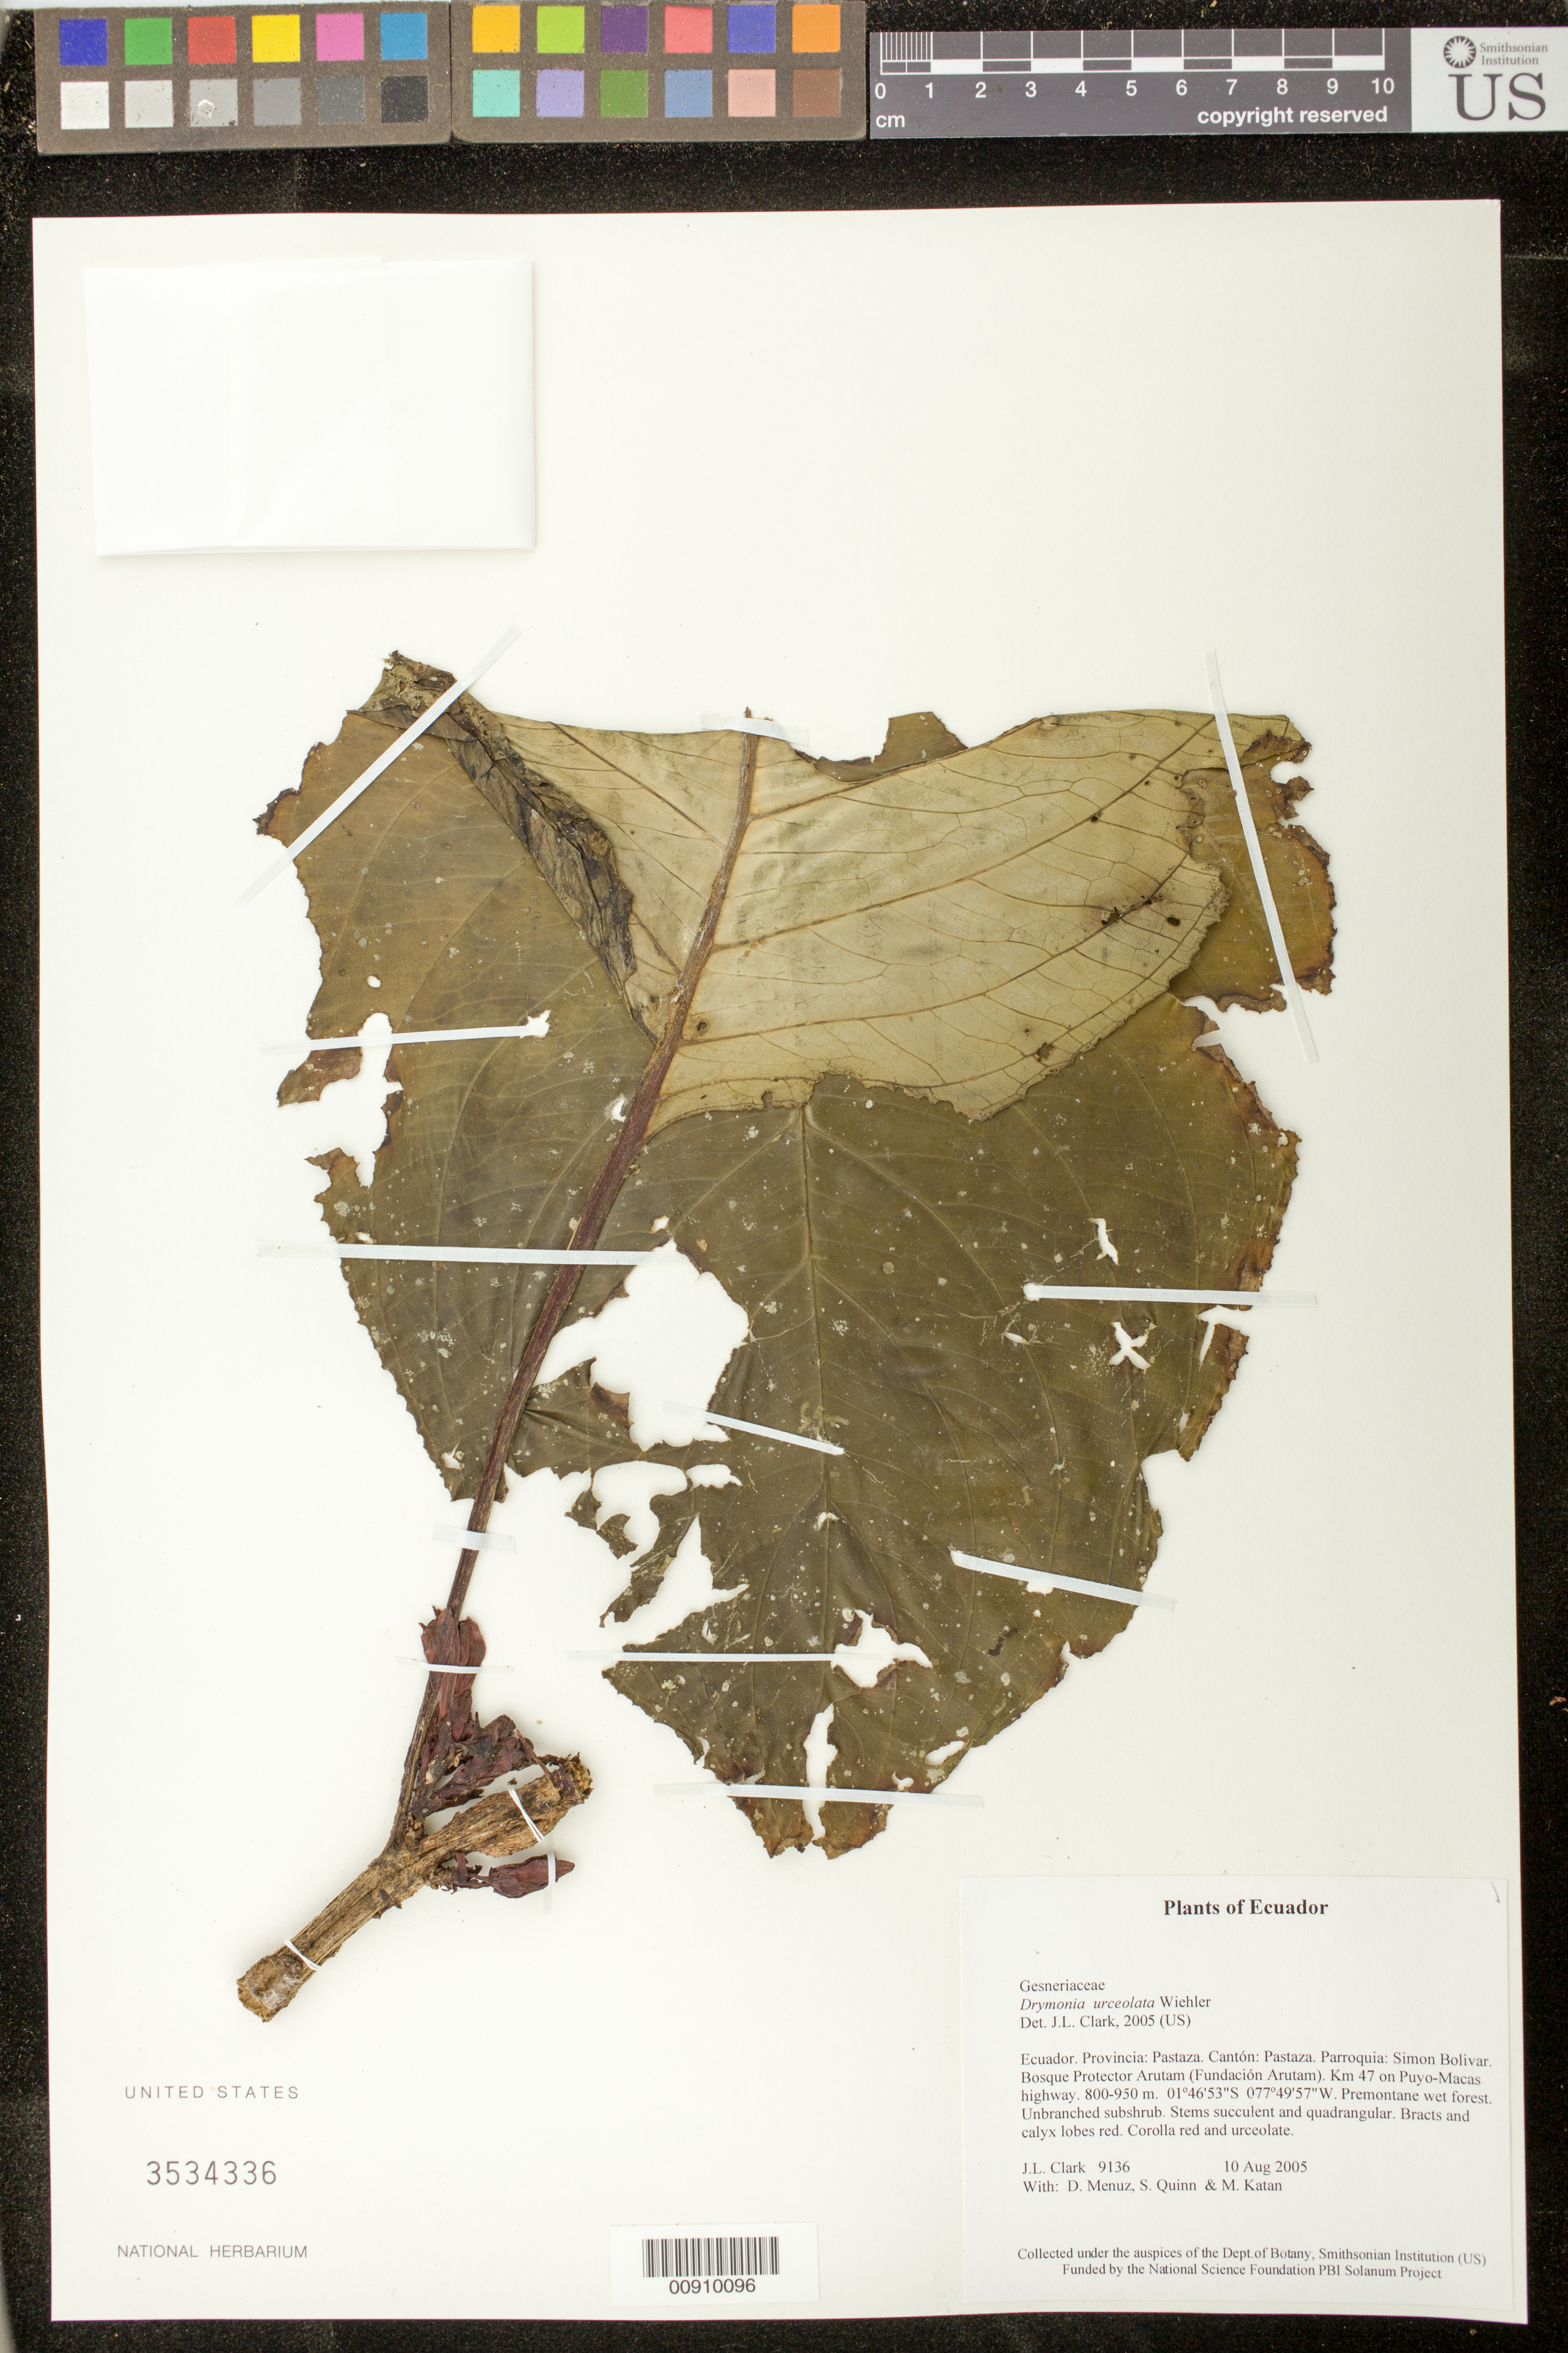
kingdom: Plantae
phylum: Tracheophyta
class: Magnoliopsida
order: Lamiales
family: Gesneriaceae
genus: Drymonia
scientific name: Drymonia urceolata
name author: Wiehler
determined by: Clark, J. L., (SEL), The Marie Selby Botanical Garden (UNITED STATES)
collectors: J. L. Clark, D. Menuz, S. Quinn & M. Katan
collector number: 9136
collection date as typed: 10 Aug 2005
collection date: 2005-08-10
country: Ecuador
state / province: Pastaza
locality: Pastaza. Parroquia: Simon Bolivar. Bosque Protector Arutam (Fundación Arutam). Km 47 on Puyo-Macas highway.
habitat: Premontane wet forest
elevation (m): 800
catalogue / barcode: US 3534336